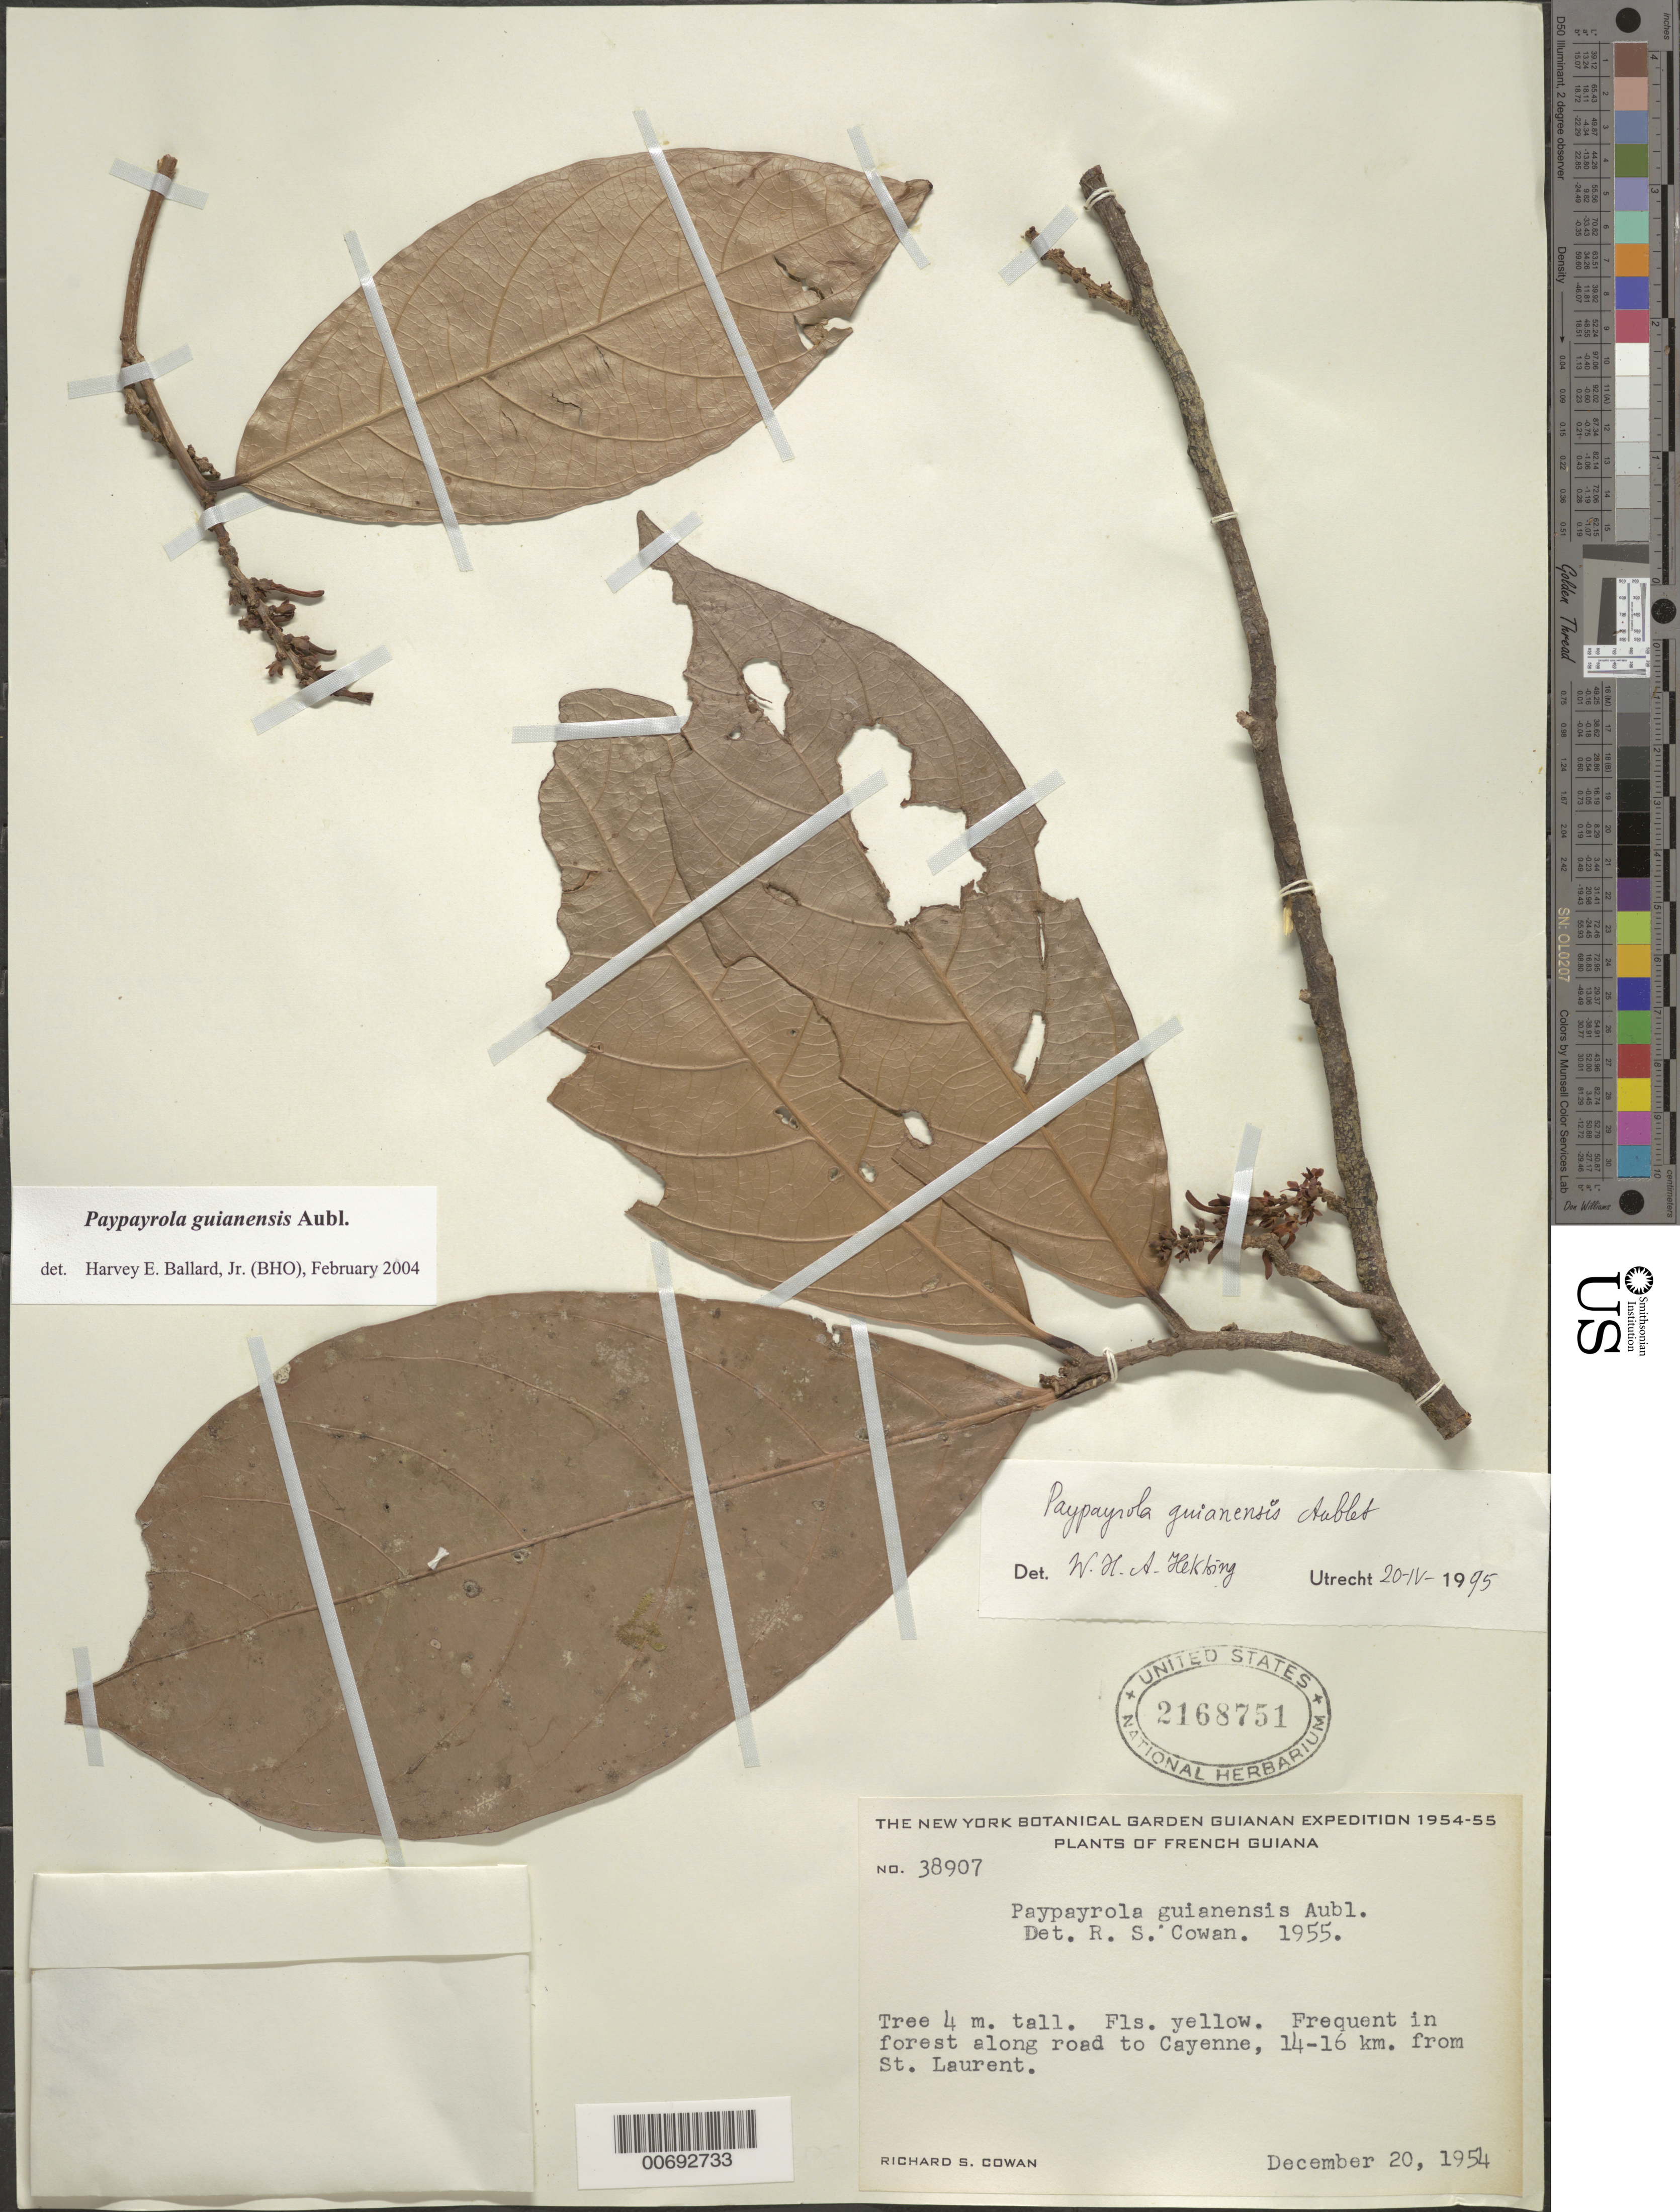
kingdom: Plantae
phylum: Tracheophyta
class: Magnoliopsida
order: Malpighiales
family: Violaceae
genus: Paypayrola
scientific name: Paypayrola guianensis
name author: Aubl.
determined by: Ballard, Harvey E.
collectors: R. S. Cowan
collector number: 38907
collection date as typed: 20-Dec-54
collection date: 1954-12-20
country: French Guiana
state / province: Cayenne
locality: Cayenne, vic.; 14-16 km from St. Laurent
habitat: Forest along road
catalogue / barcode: US 2168751